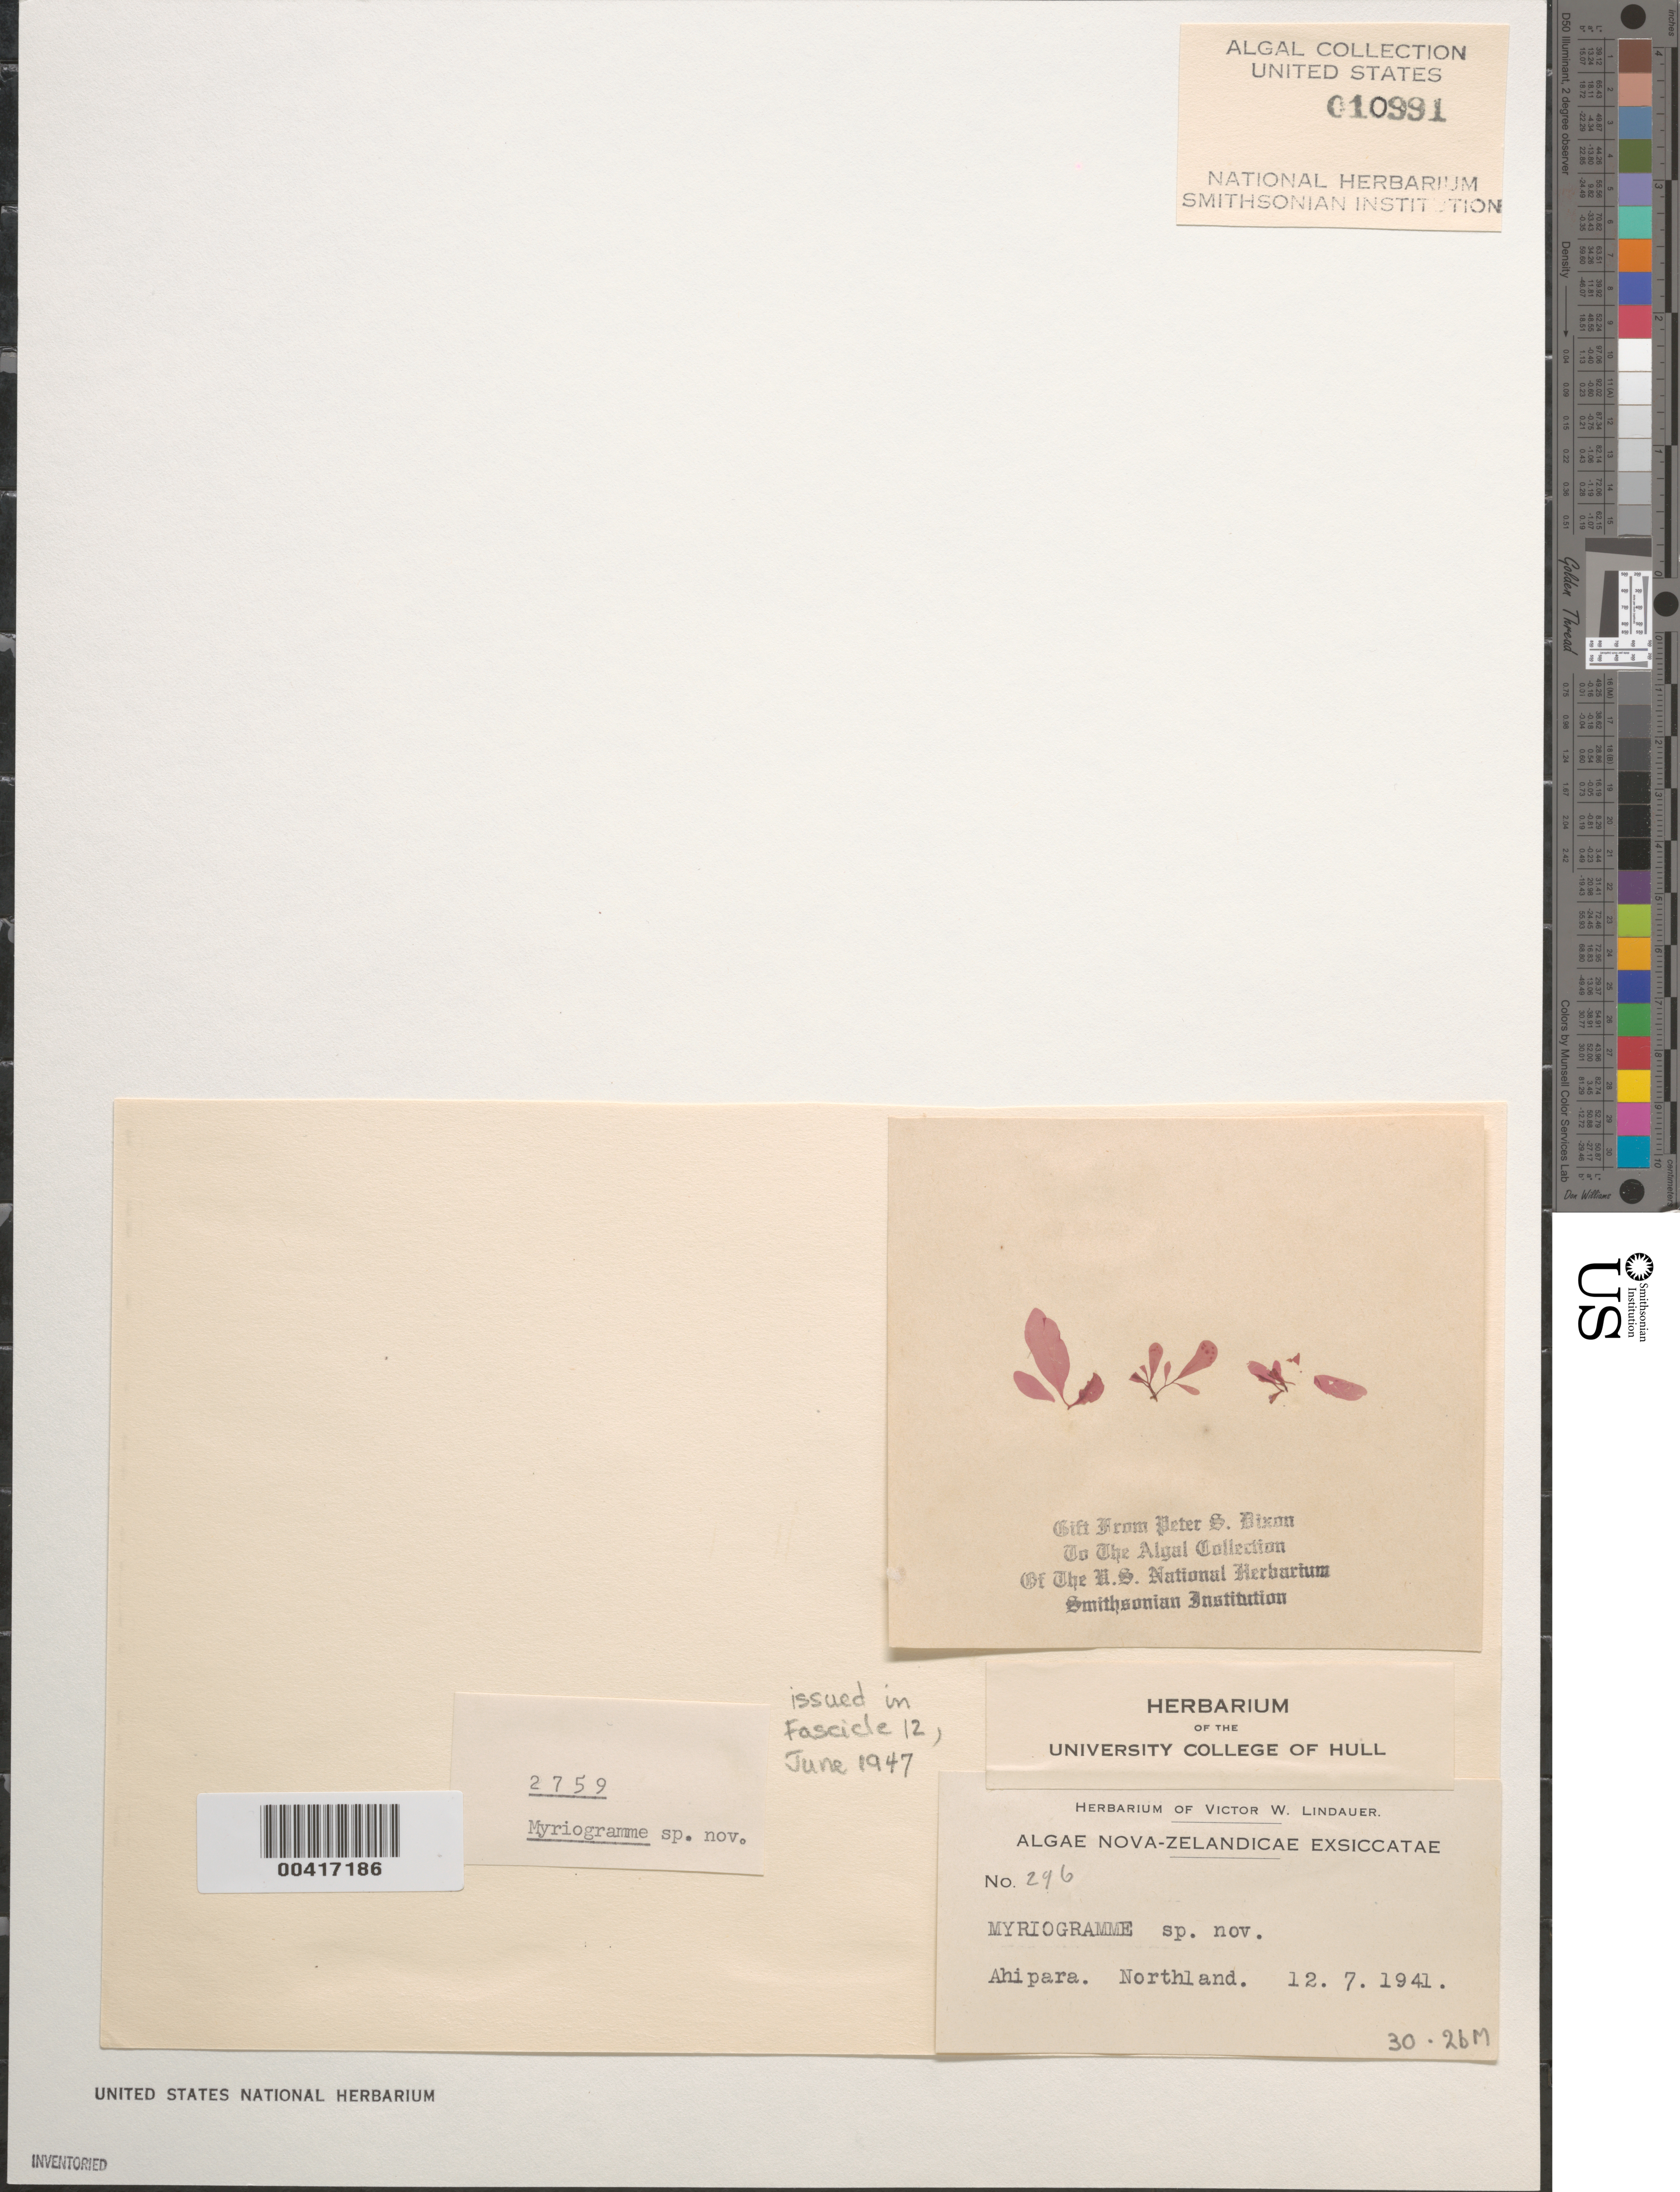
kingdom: Plantae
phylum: Rhodophyta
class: Florideophyceae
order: Ceramiales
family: Delesseriaceae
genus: Myriogramme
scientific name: Myriogramme sp.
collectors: V. Lindauer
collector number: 296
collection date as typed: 12 Jul 1941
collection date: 1941-07-12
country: New Zealand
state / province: Northland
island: North Island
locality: Ahipara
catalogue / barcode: US 10991